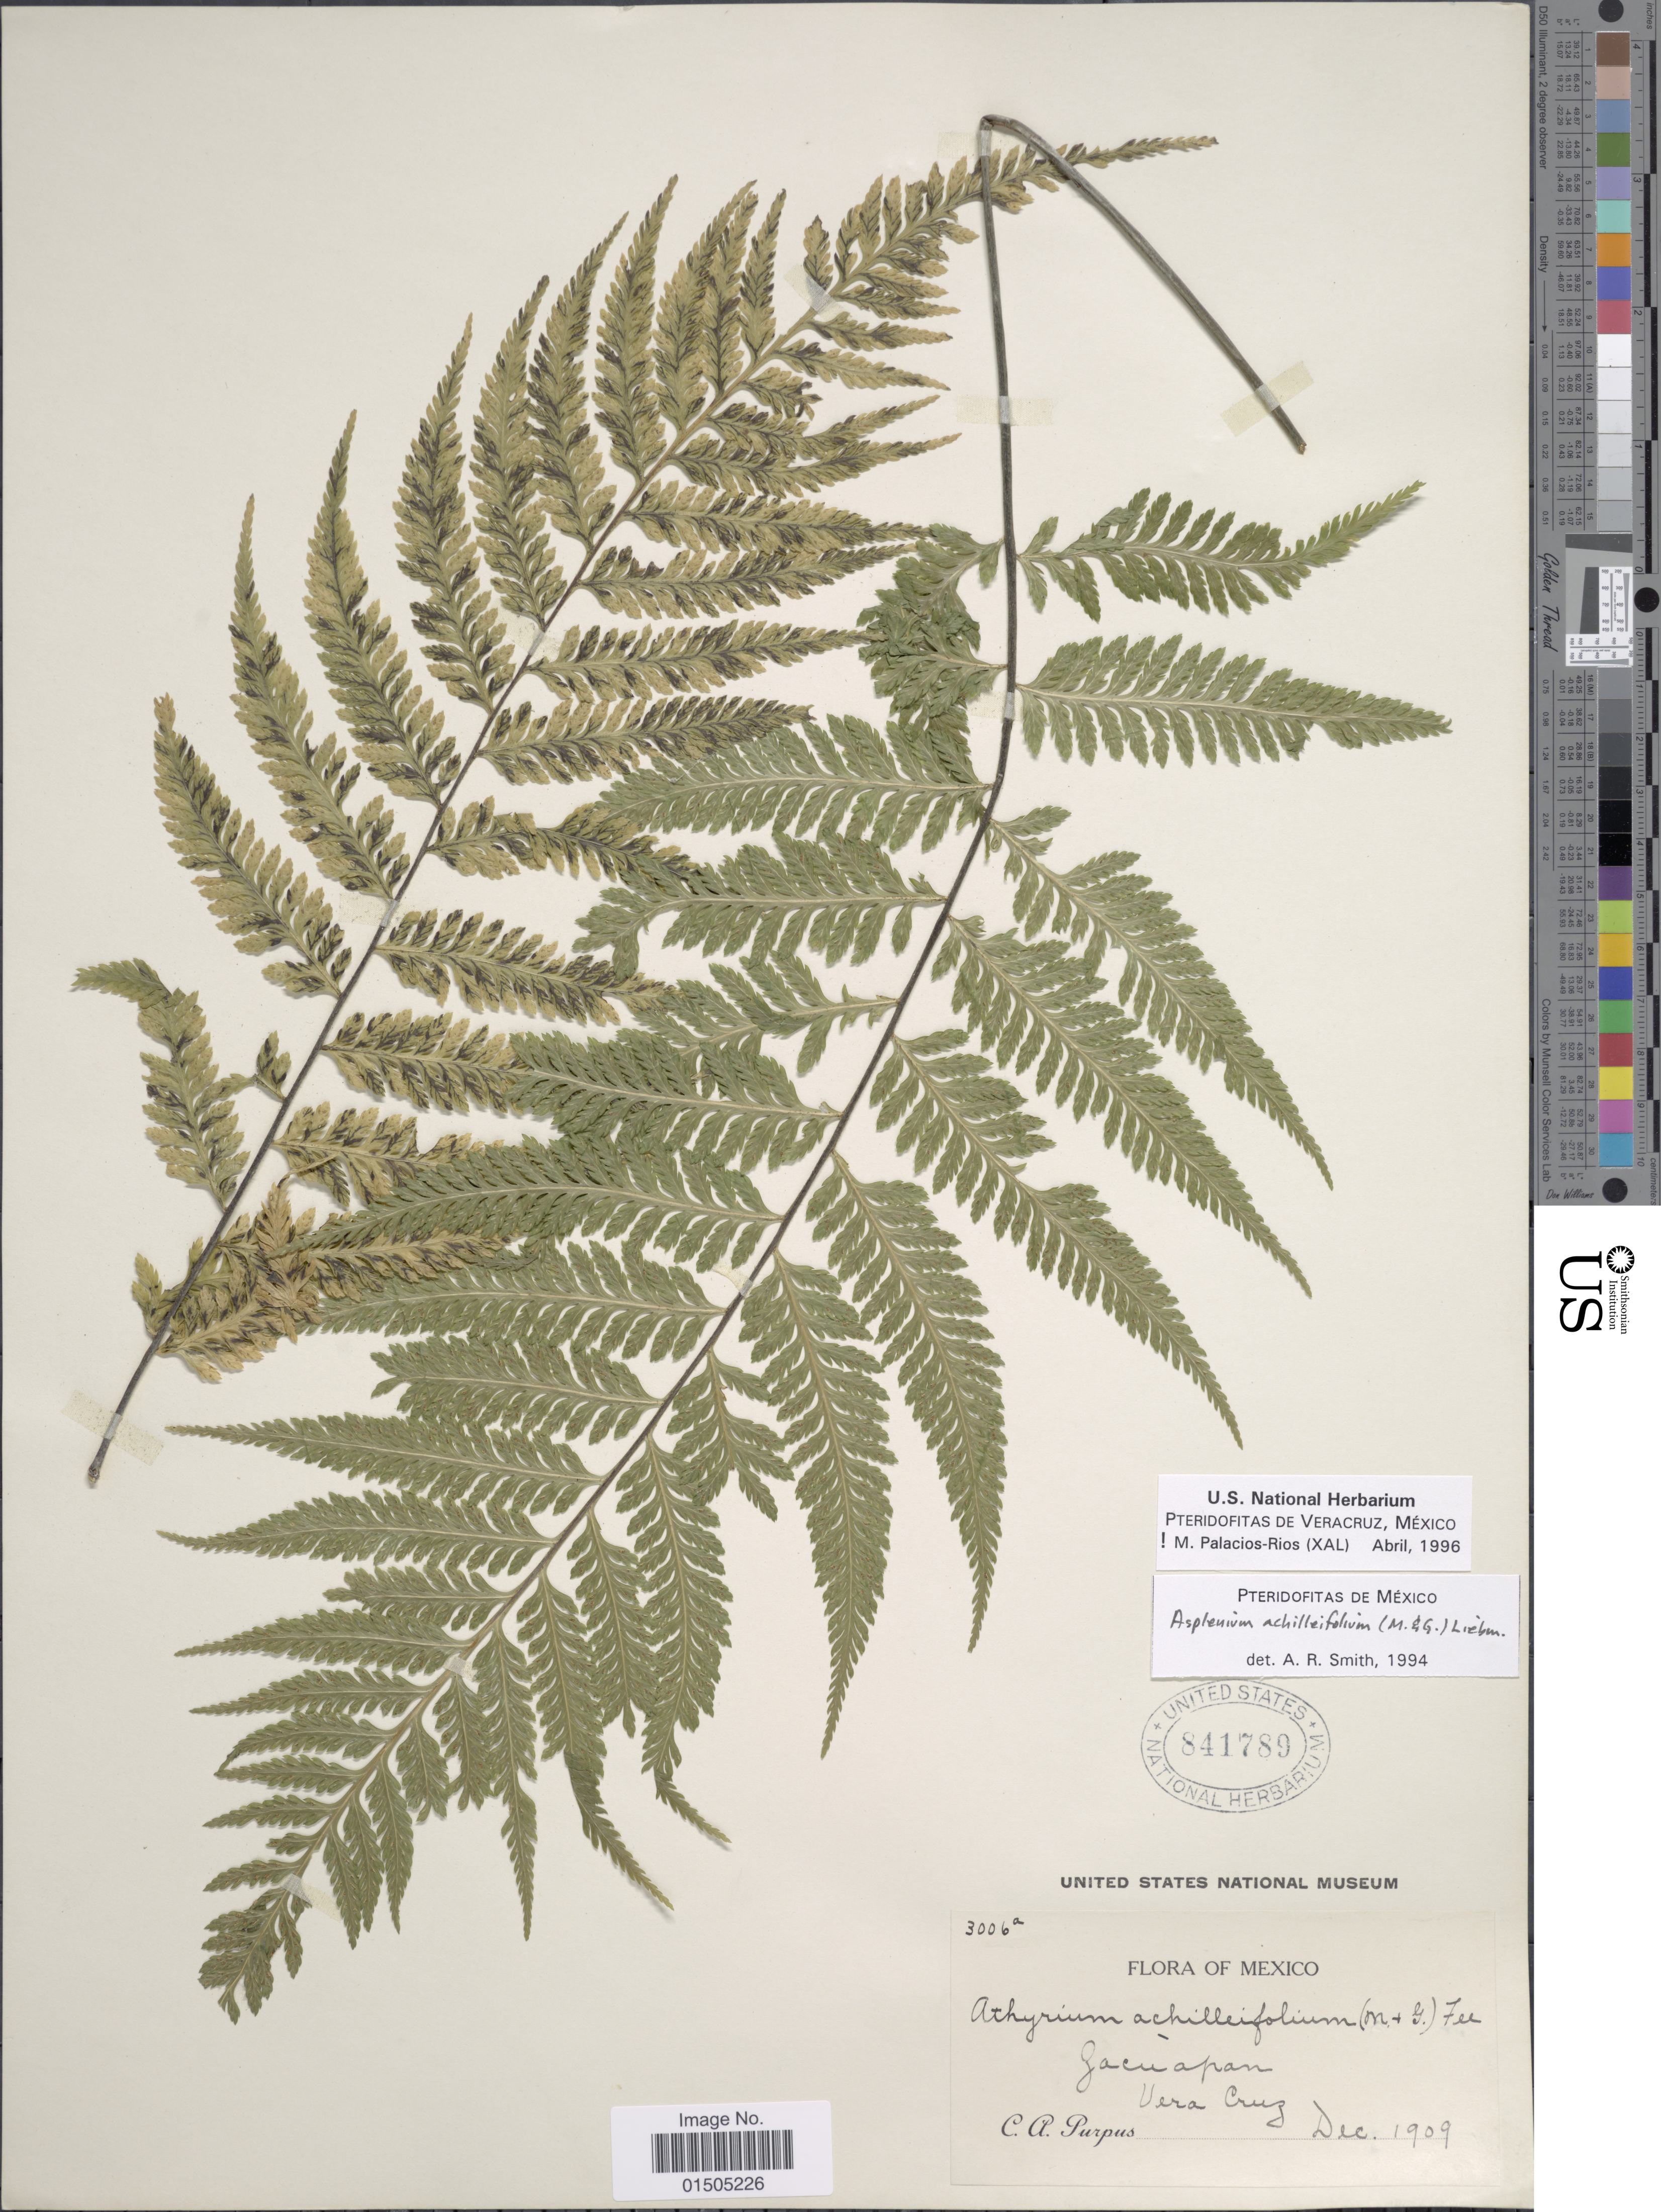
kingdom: Plantae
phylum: Tracheophyta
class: Polypodiopsida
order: Polypodiales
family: Aspleniaceae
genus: Asplenium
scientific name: Asplenium achilleifolium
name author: (M. Martens & Galeotti) Liebm.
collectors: C. A. Purpus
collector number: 3006a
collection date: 1909-12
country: Mexico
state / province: Veracruz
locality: Zacuapan.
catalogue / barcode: US 841789